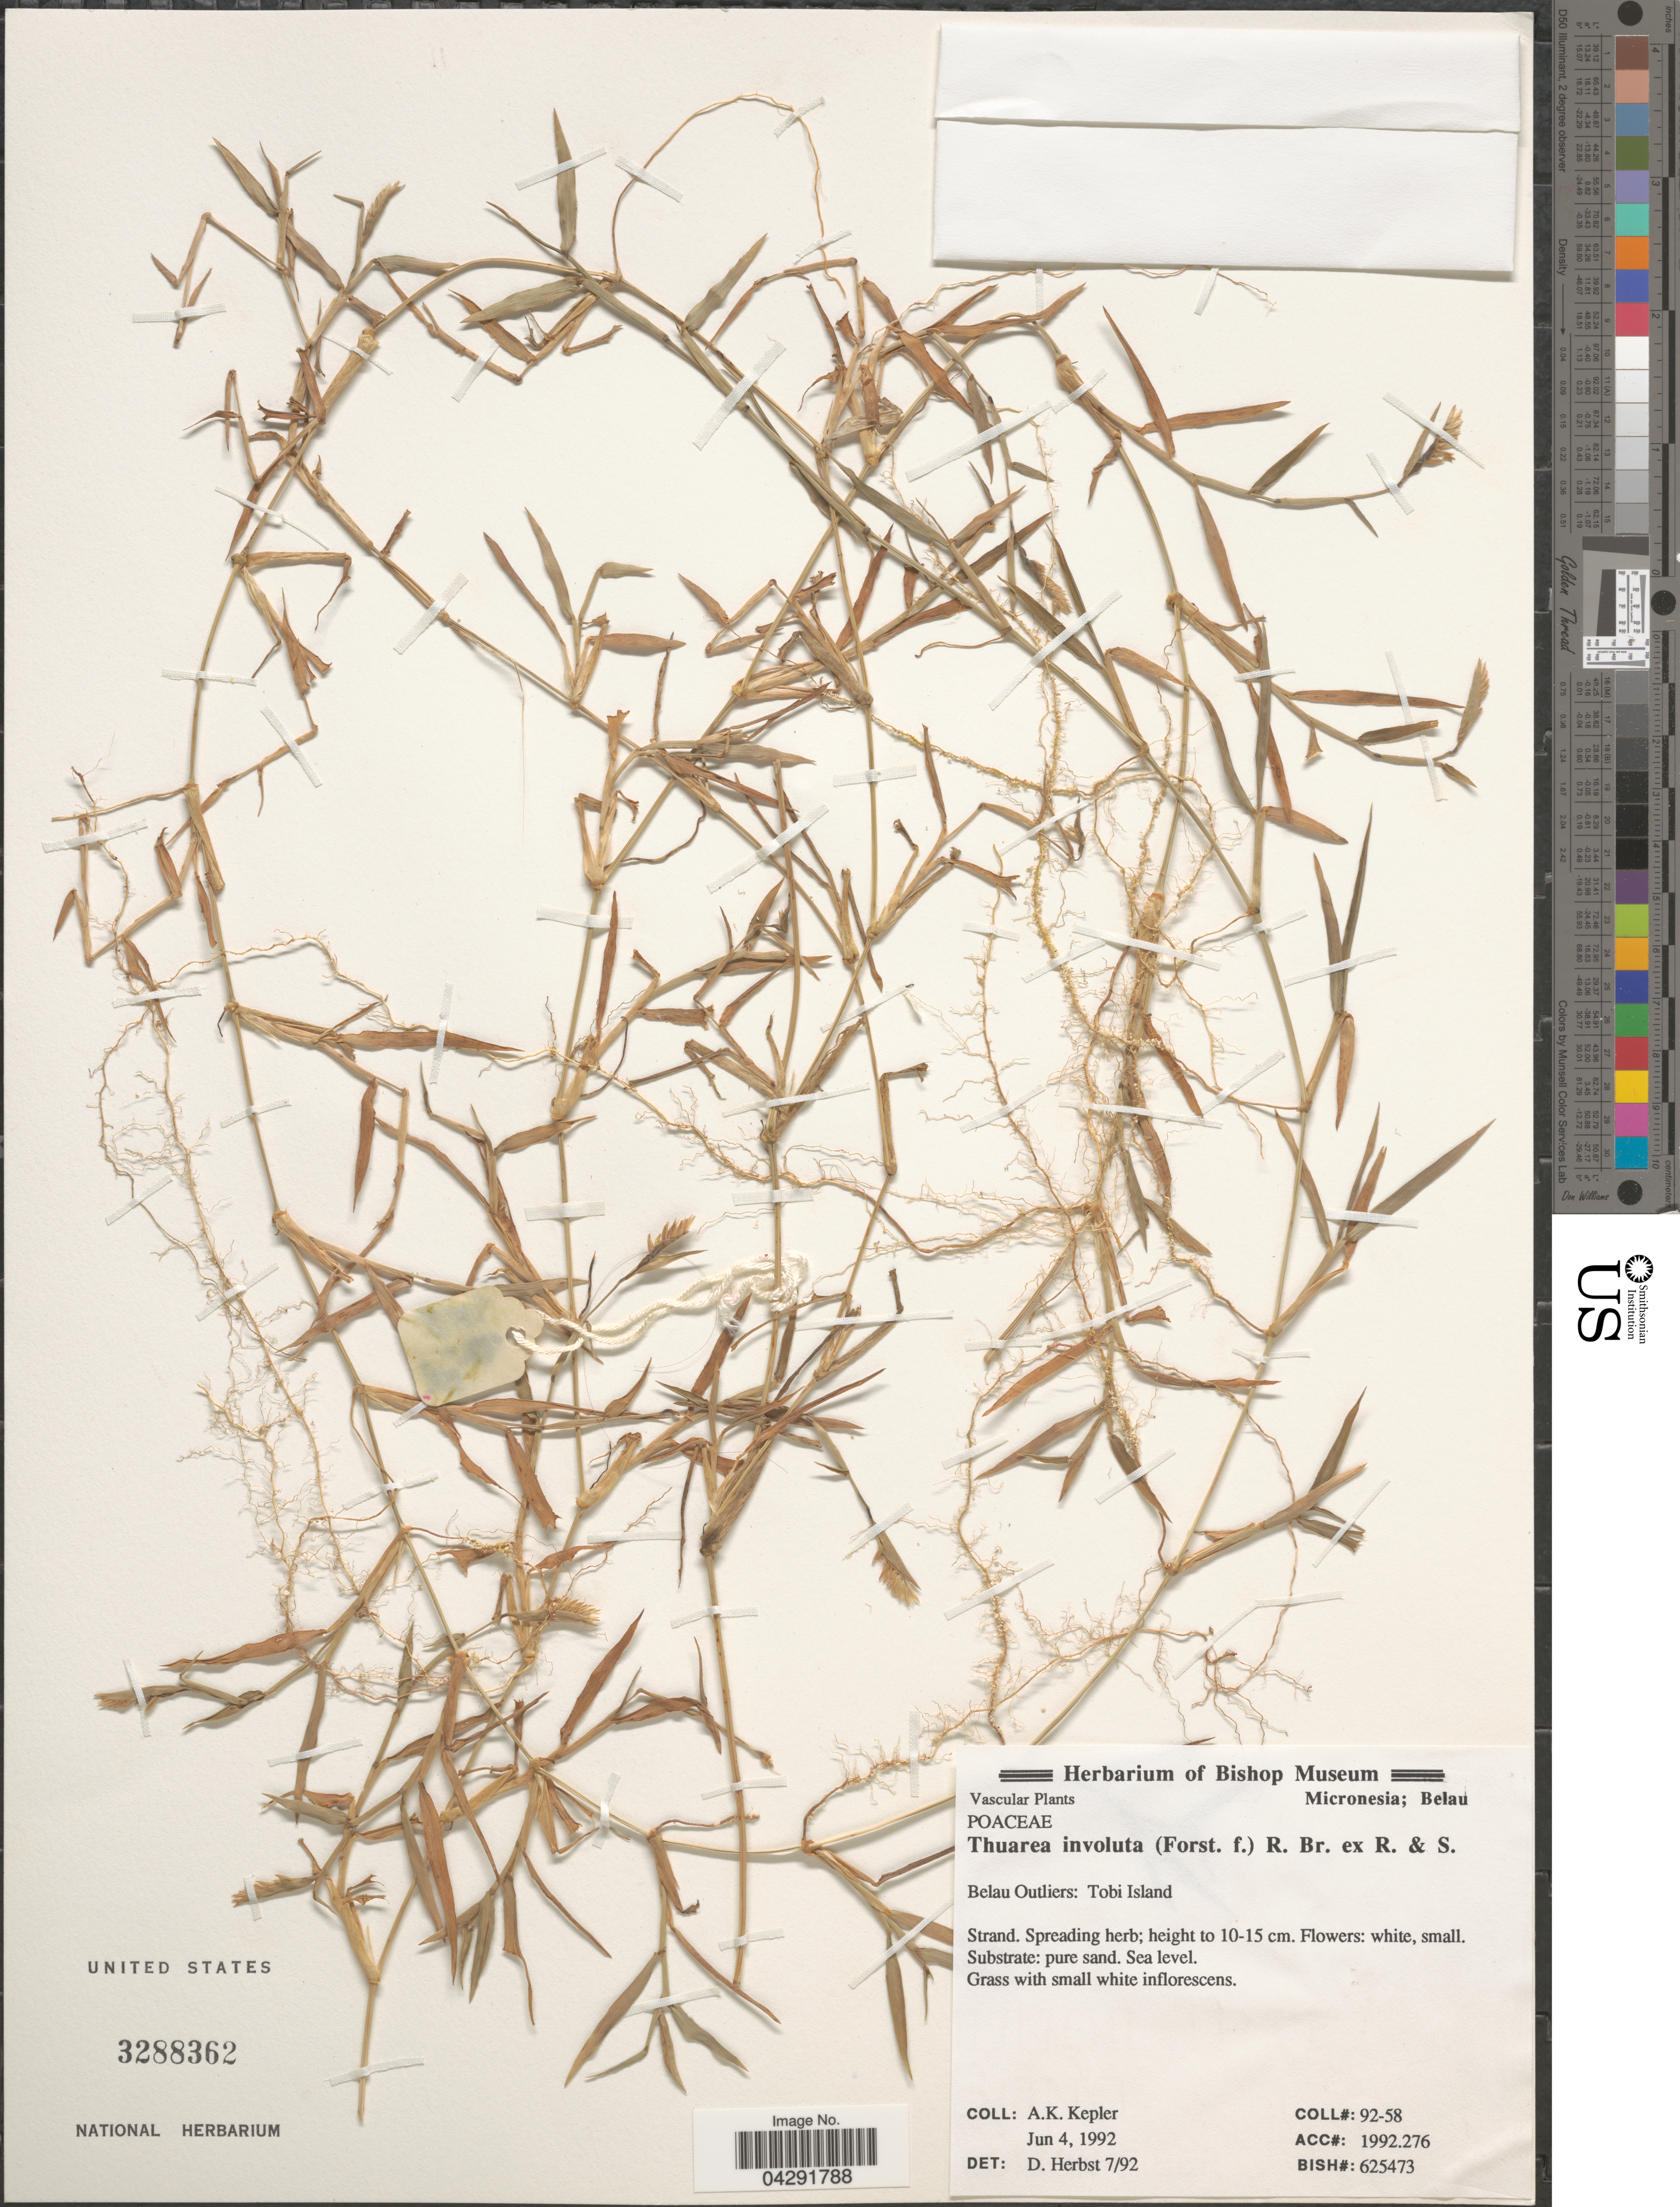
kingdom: Plantae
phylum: Tracheophyta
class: Liliopsida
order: Poales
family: Poaceae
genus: Thuarea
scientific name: Thuarea involuta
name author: (G. Forst.) R. Br. ex Sm.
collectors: A. K. Kepler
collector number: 92-58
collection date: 1992-06-04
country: Palau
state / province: Belau Outliers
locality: Tobi Island.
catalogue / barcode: US 3288362